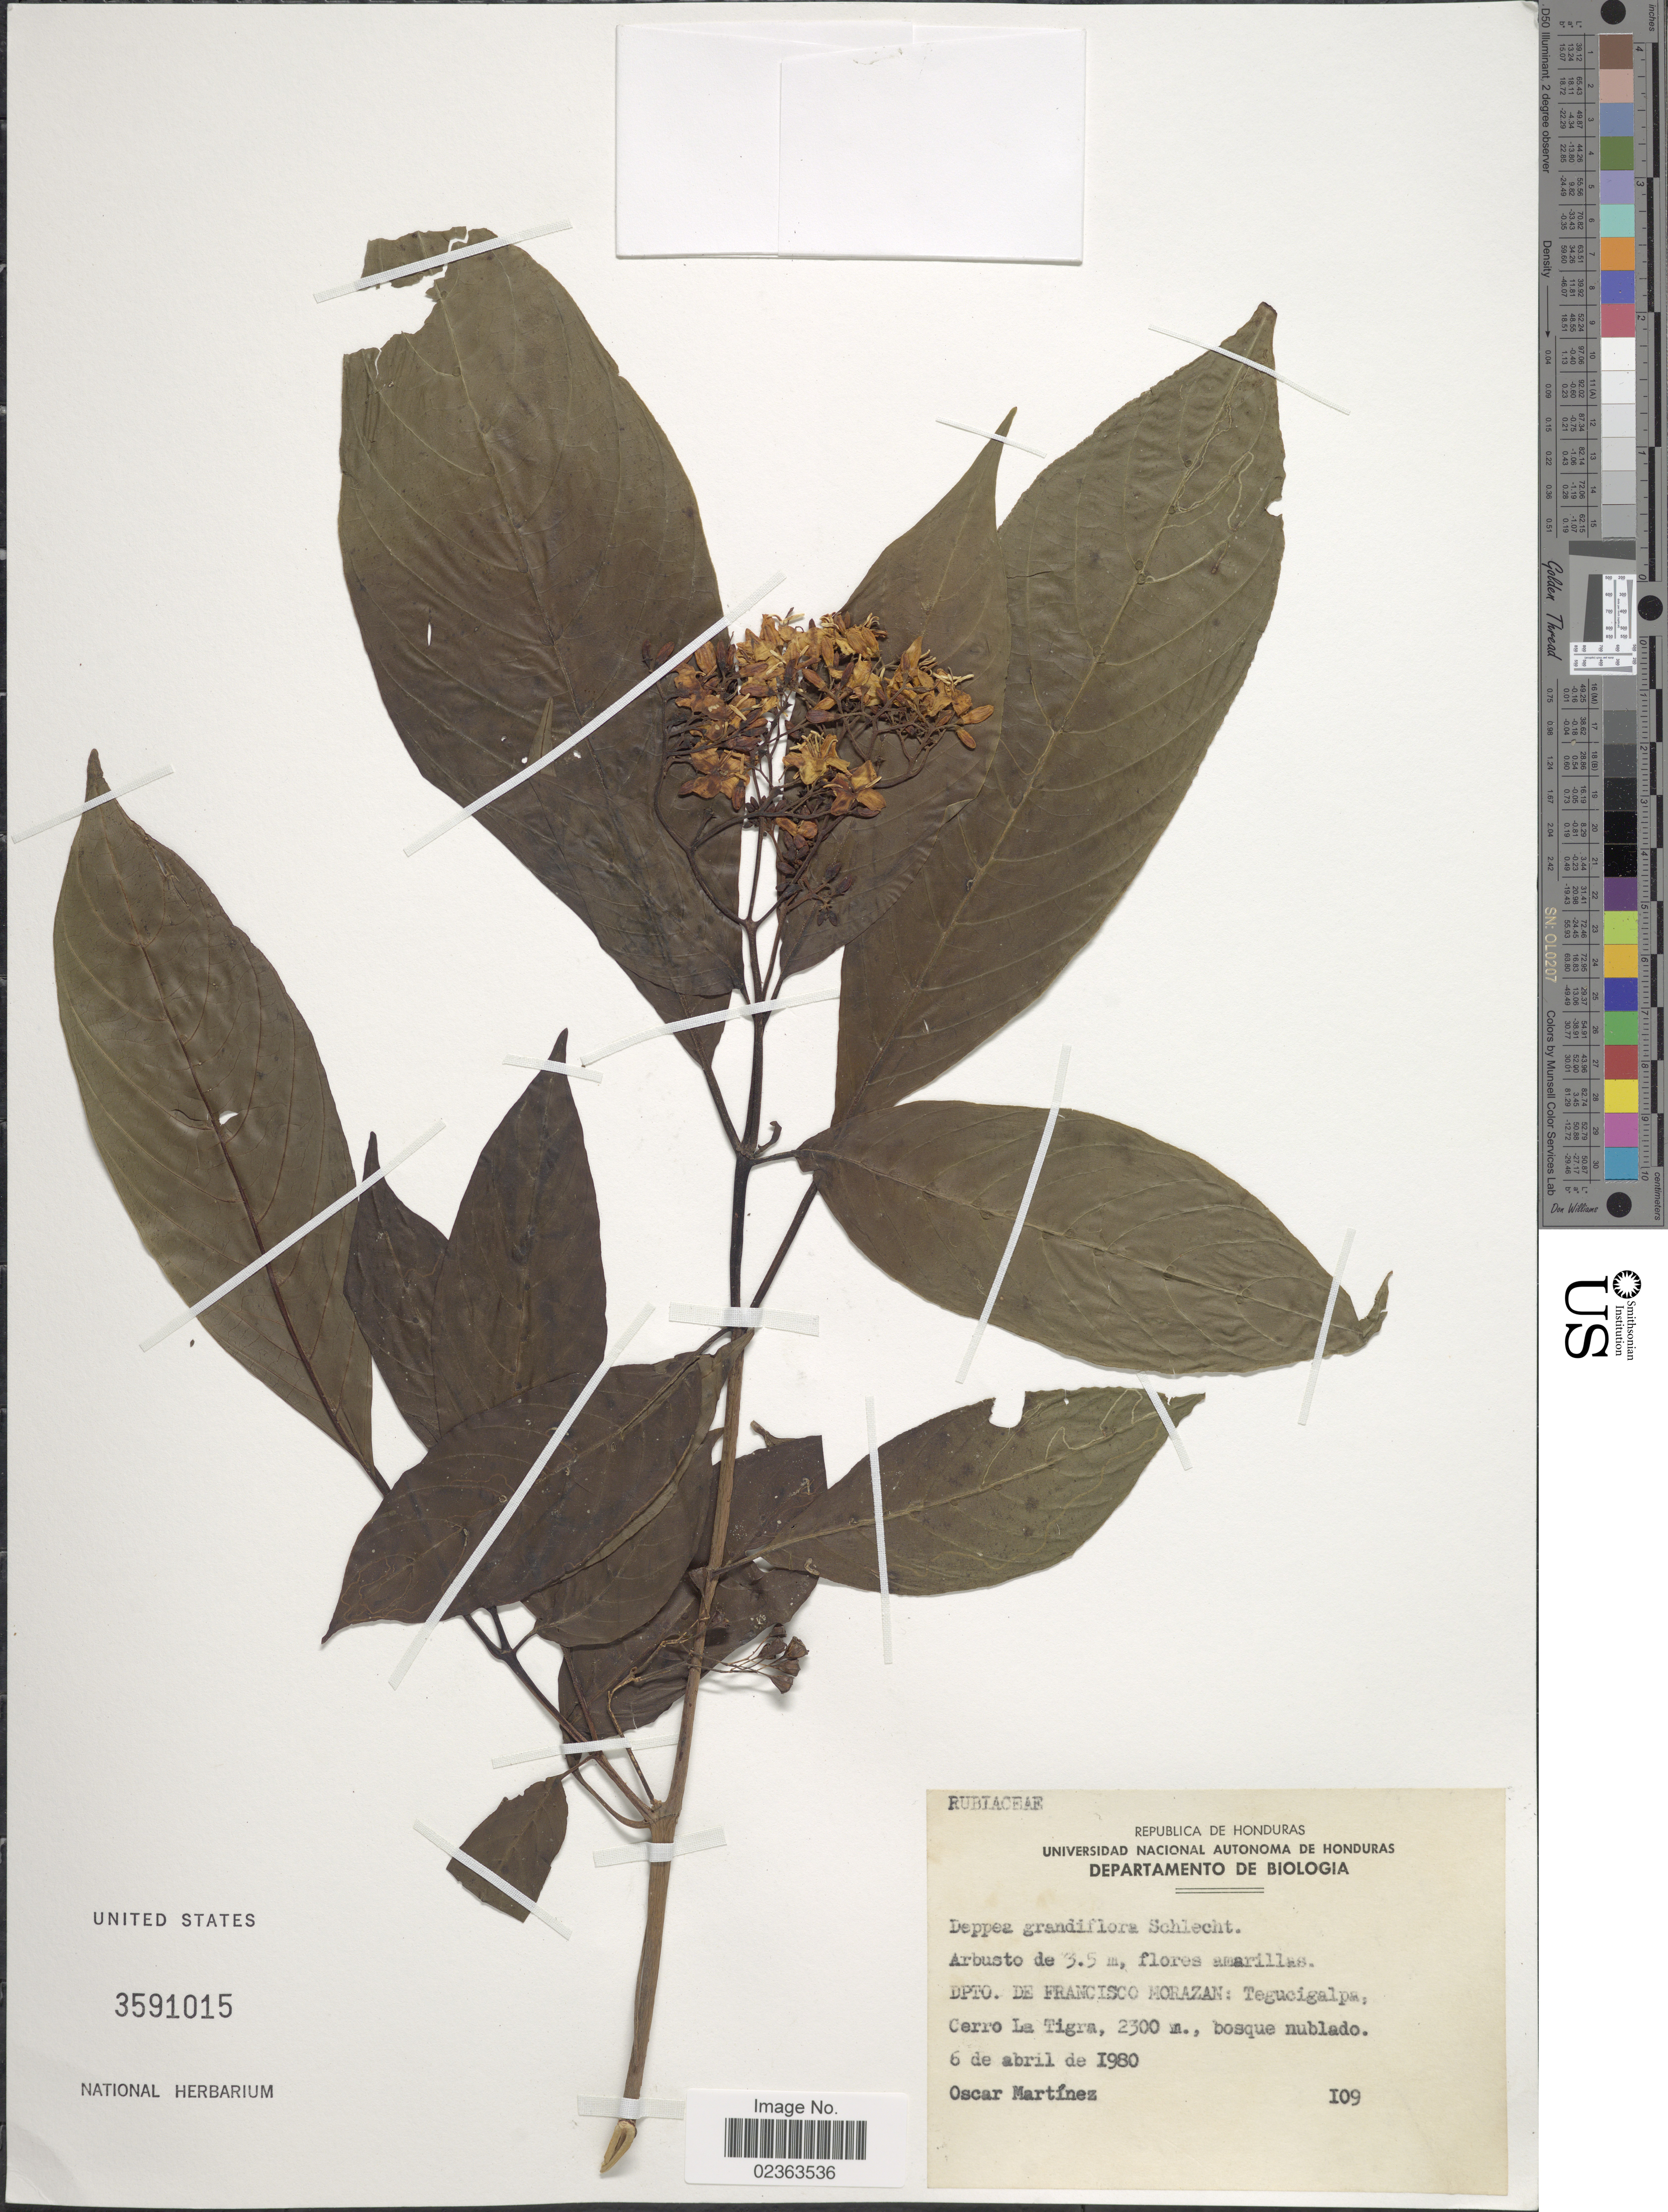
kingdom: Plantae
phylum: Tracheophyta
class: Magnoliopsida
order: Gentianales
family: Rubiaceae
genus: Deppea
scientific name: Deppea grandiflora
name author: Schltdl.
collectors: O. Martínez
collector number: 109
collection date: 1980-04-06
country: Honduras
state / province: Fco. Morazán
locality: Dpto De Francisco Morazan: tegucigalpa, Cerro La Tigra., bosque nublado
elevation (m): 2300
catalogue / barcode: US 3591015